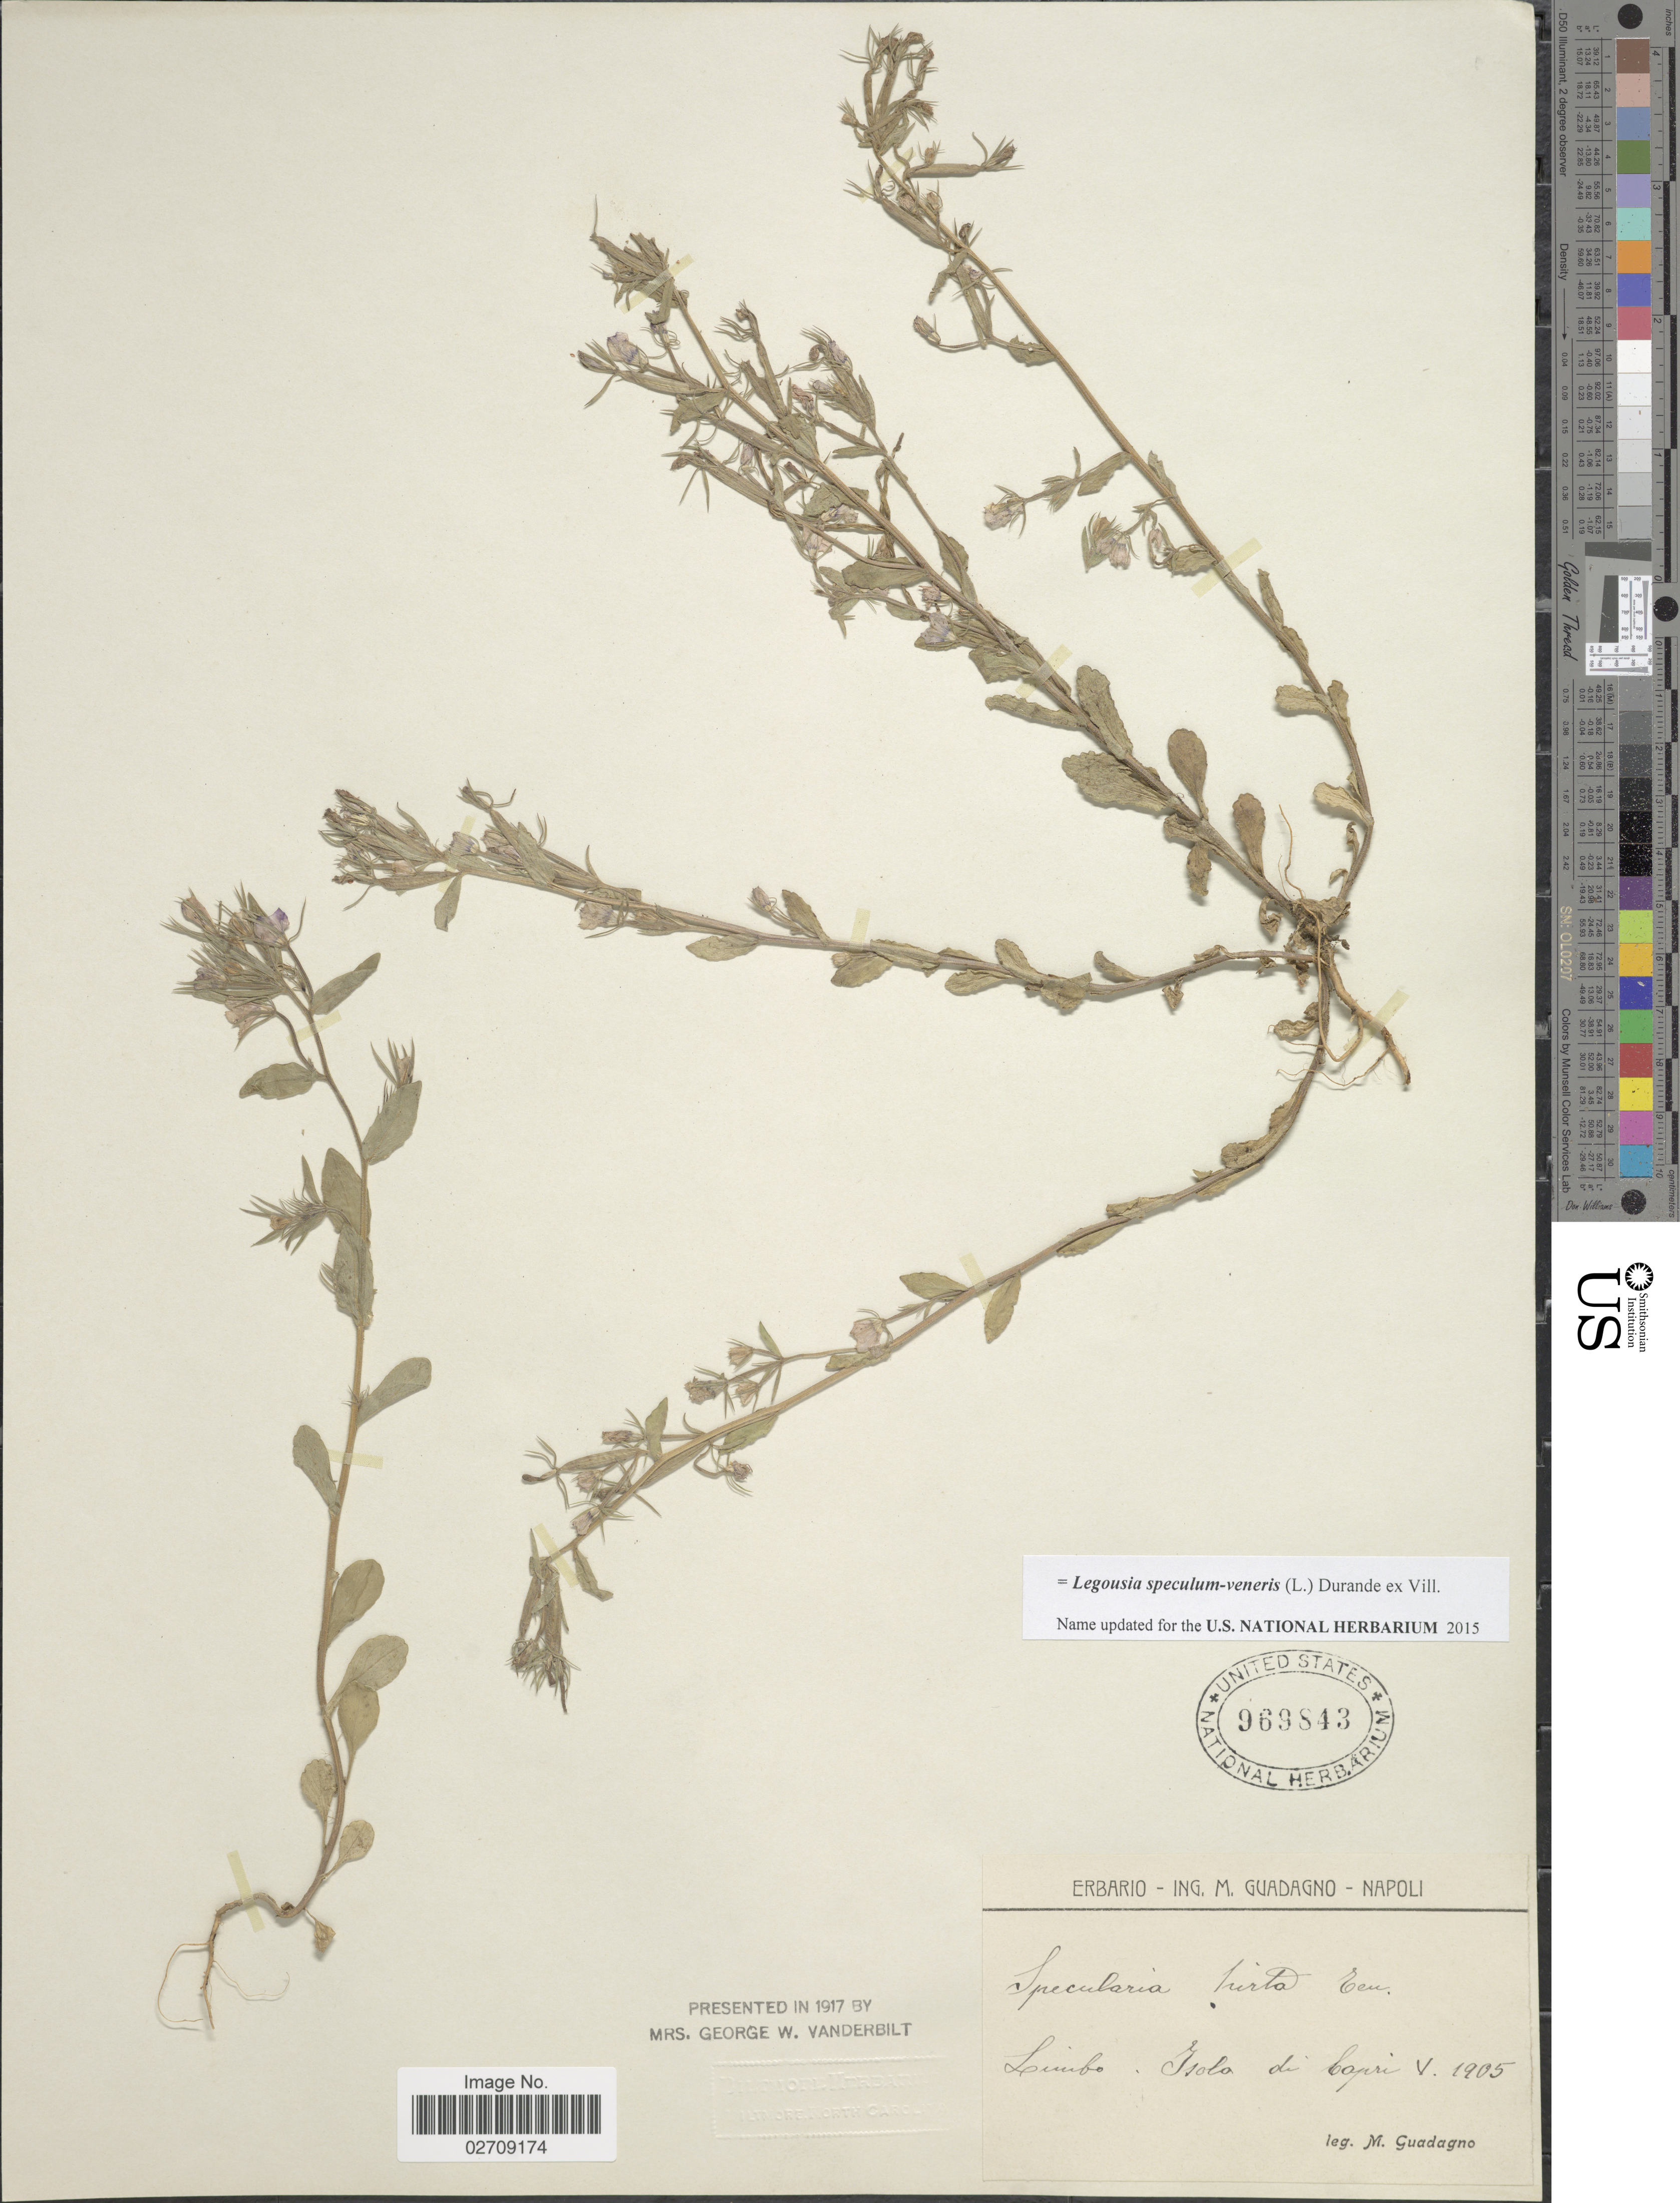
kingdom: Plantae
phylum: Tracheophyta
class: Magnoliopsida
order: Asterales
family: Campanulaceae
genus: Legousia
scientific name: Legousia speculum-veneris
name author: (L.) Chaix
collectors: M. Guadagno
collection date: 1905-05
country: Italy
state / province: Campania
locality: Limbo: isola di Capri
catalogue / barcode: US 969843